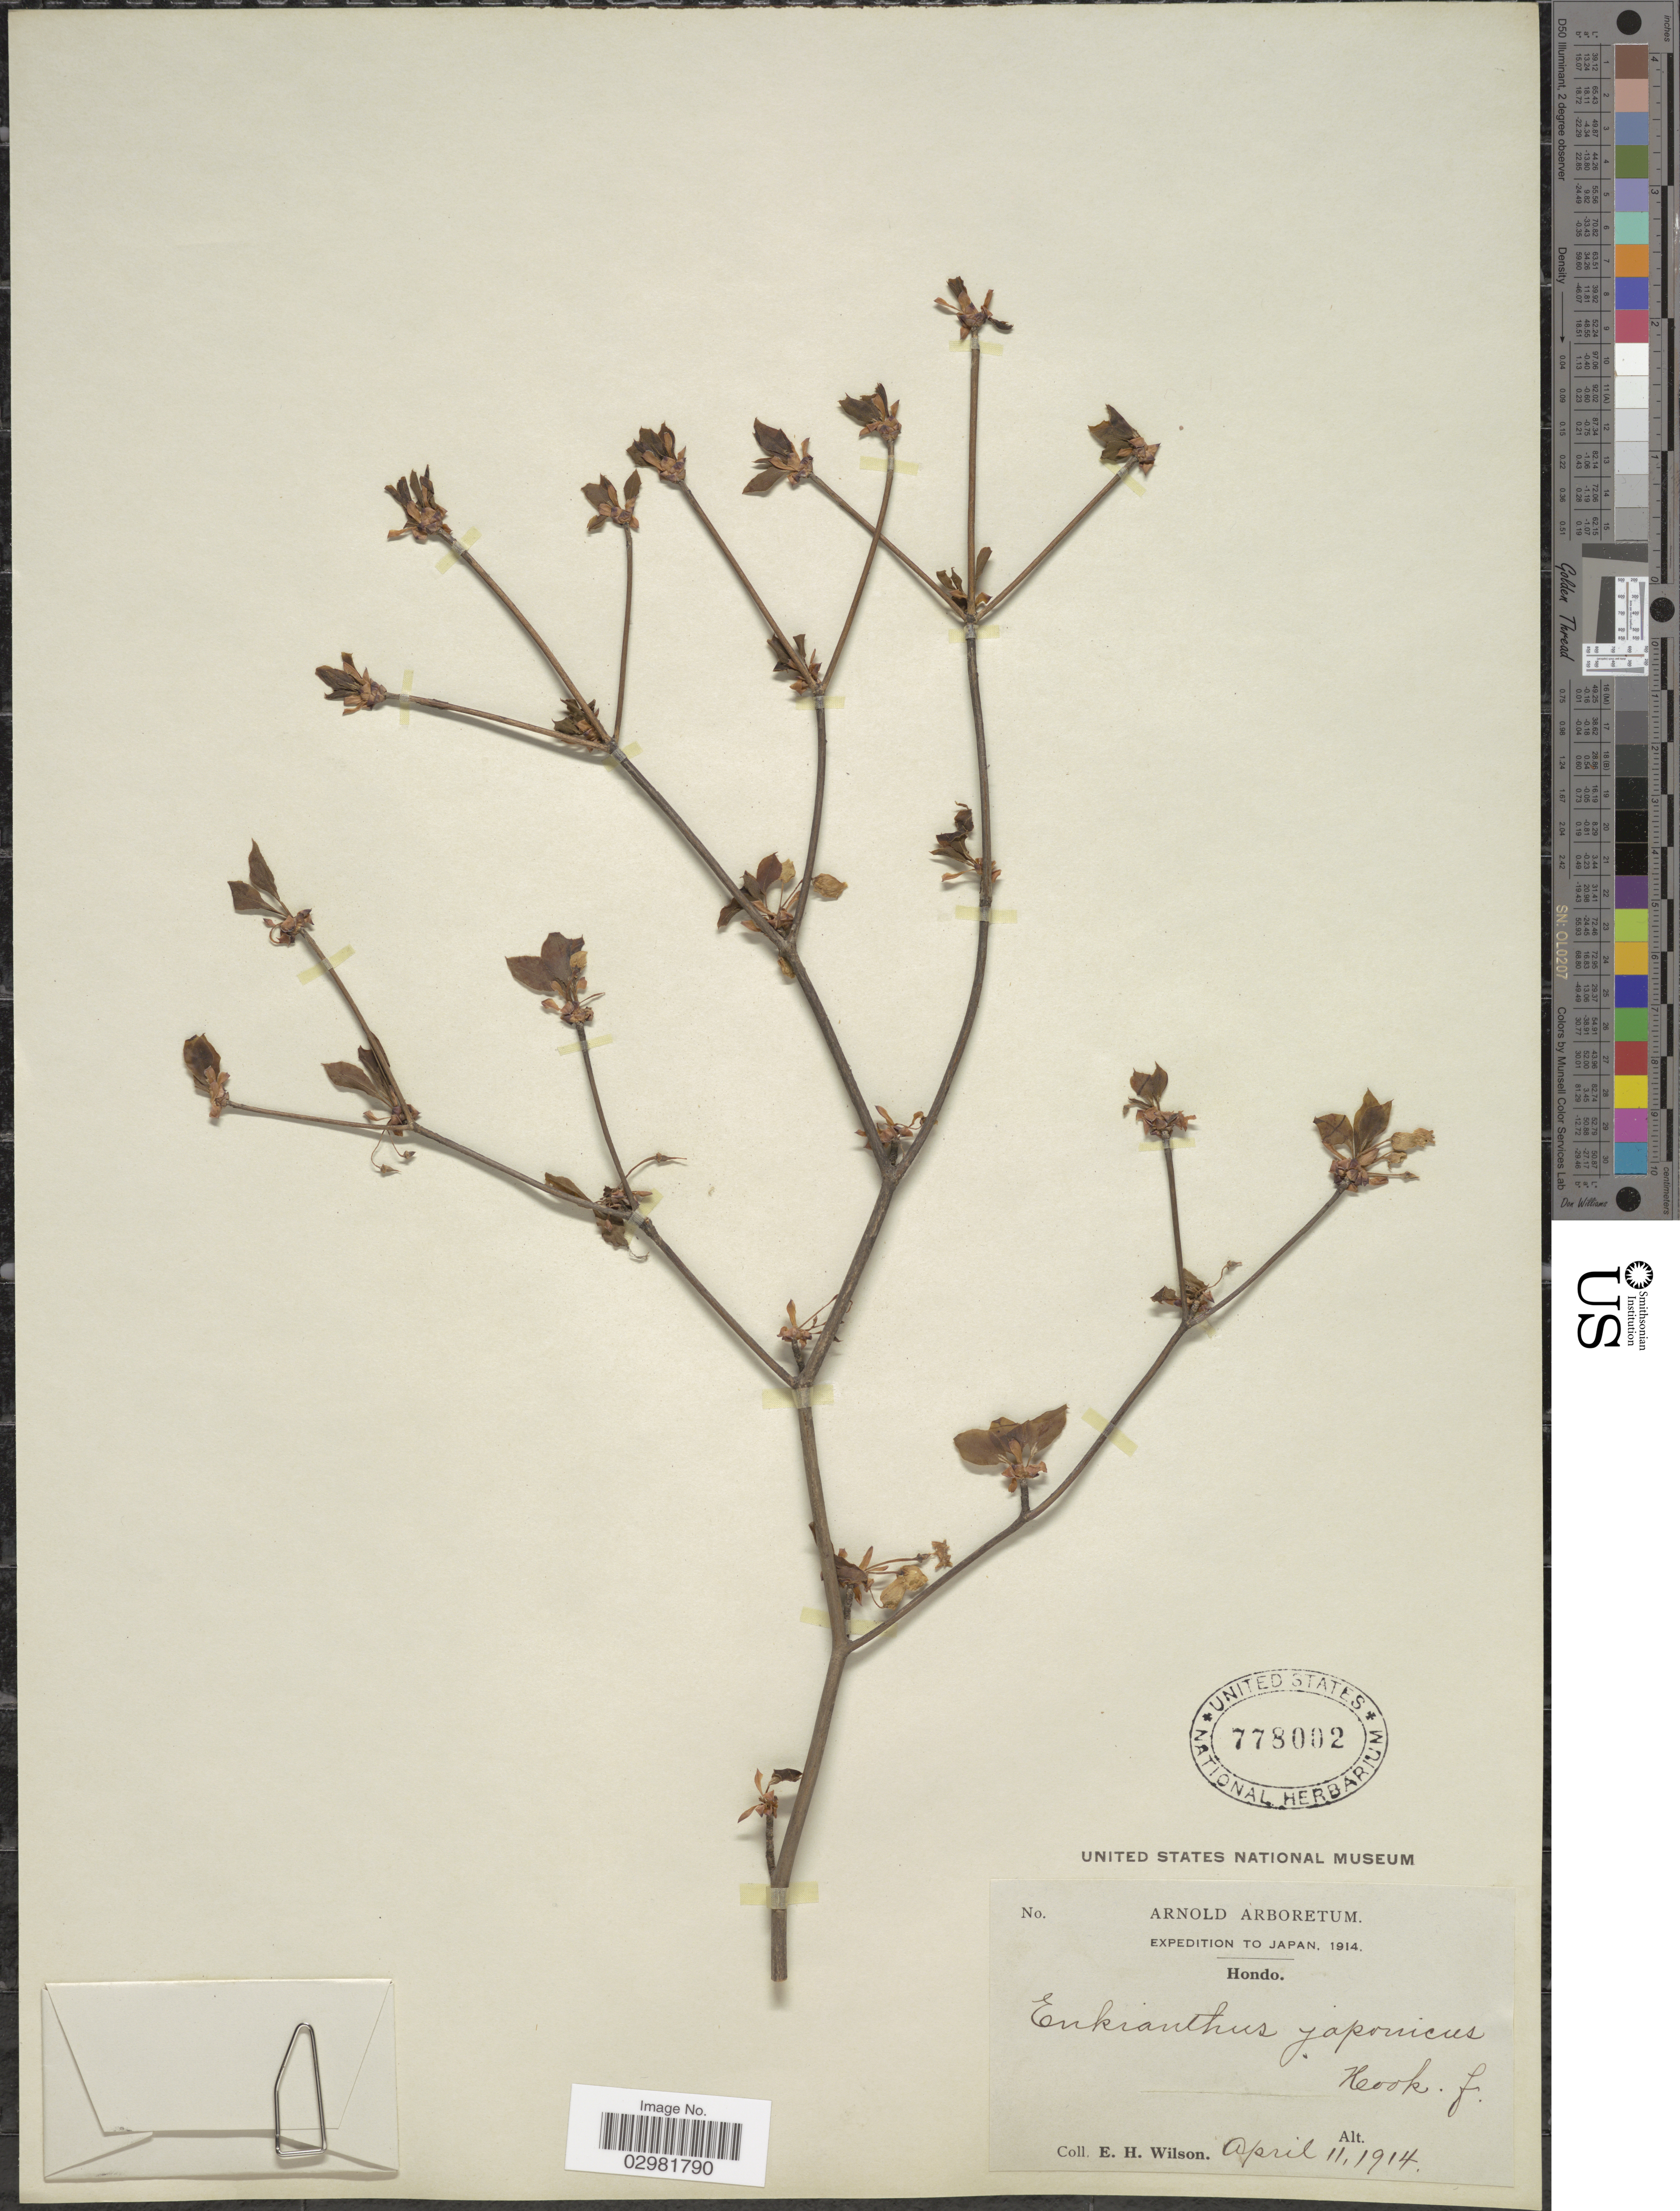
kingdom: Plantae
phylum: Tracheophyta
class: Magnoliopsida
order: Ericales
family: Ericaceae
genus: Enkianthus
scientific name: Enkianthus japonicus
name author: Hook. f.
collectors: E. Wilson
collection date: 1914-04-11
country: Japan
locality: Hondo.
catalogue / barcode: US 778002